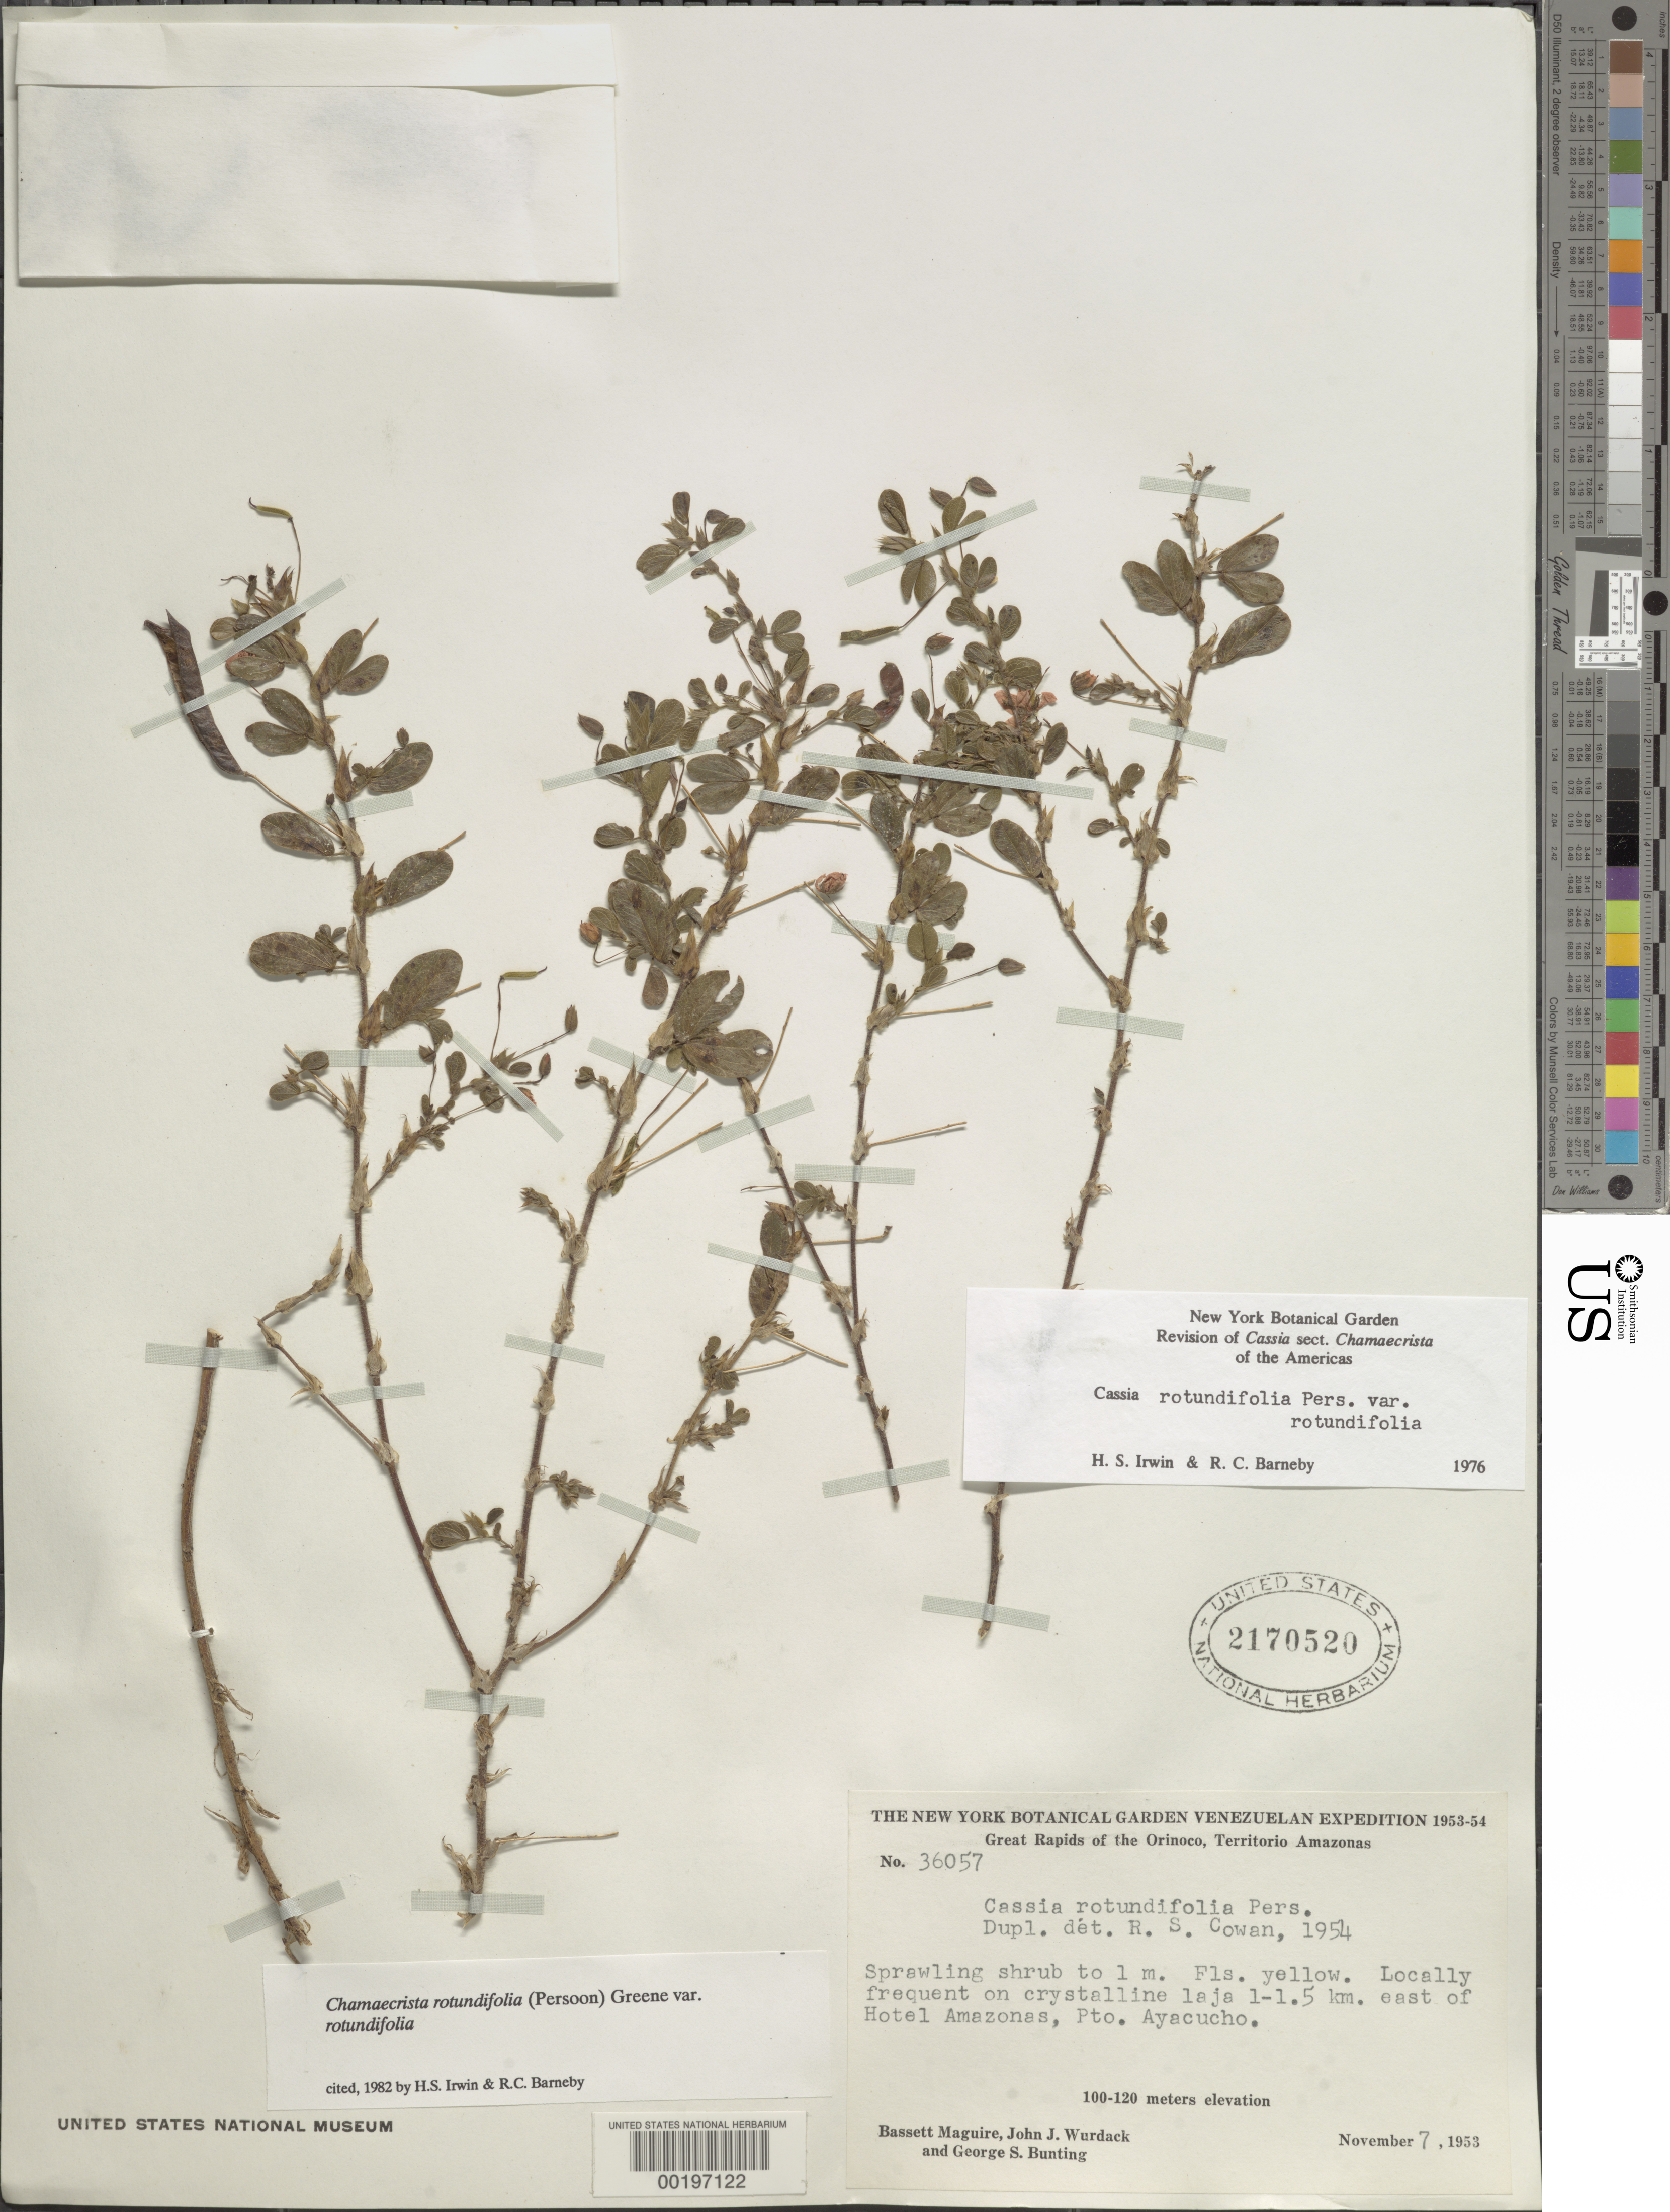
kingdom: Plantae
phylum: Tracheophyta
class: Magnoliopsida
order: Fabales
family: Fabaceae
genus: Chamaecrista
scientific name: Chamaecrista rotundifolia var. rotundifolia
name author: (Pers.) Greene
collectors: B. Maguire, J. J. Wurdack & G. S. Bunting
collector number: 36057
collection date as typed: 07 Nov 1953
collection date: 1953-11-07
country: Venezuela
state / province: Amazonas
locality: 1-1.5 km E of Hotel Amazonas, Pto. Ayacucho; great rapids of the Orinoco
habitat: On crystalline laja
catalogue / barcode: US 2170520